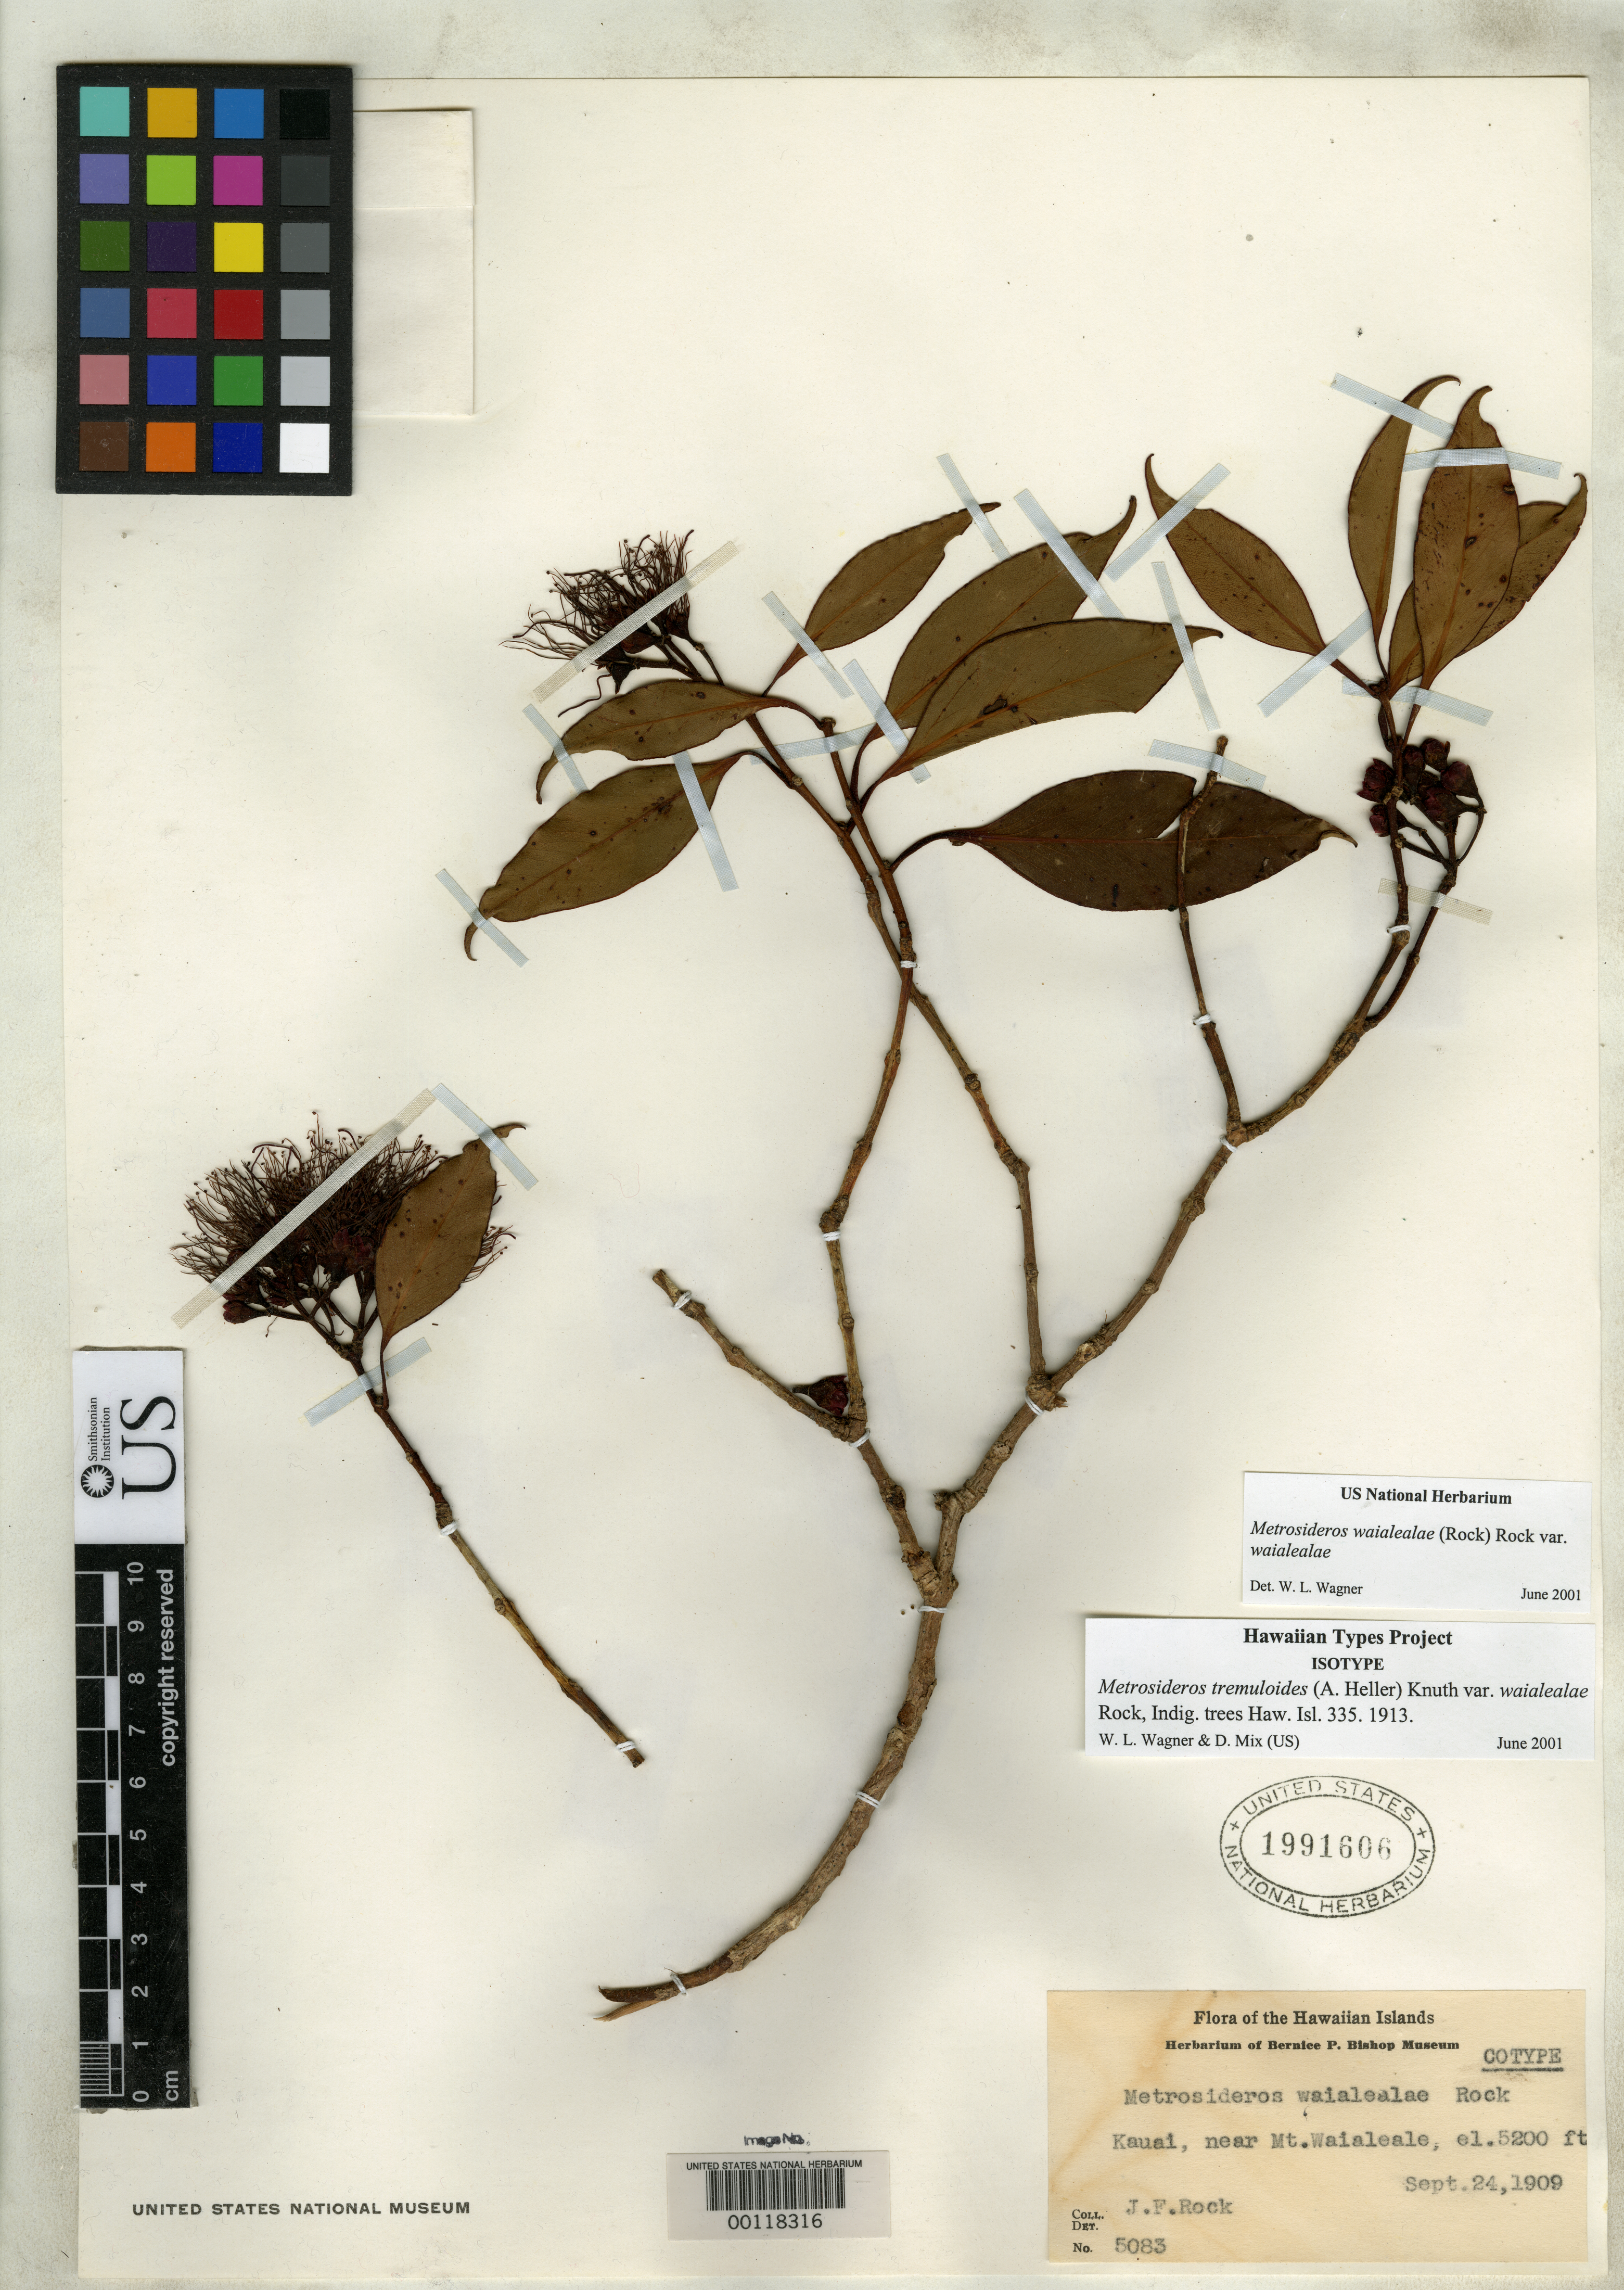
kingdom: Plantae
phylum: Tracheophyta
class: Magnoliopsida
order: Myrtales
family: Myrtaceae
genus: Metrosideros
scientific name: Metrosideros tremuloides var. waialealae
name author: Rock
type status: Isotype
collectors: J. F. Rock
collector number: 5083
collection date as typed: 24 Sep 1909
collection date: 1909-09-24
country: United States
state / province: Hawaii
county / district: Kauai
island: Kaua'i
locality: Kauai, near Mt. Waialeale.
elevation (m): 1585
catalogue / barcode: US 1991606